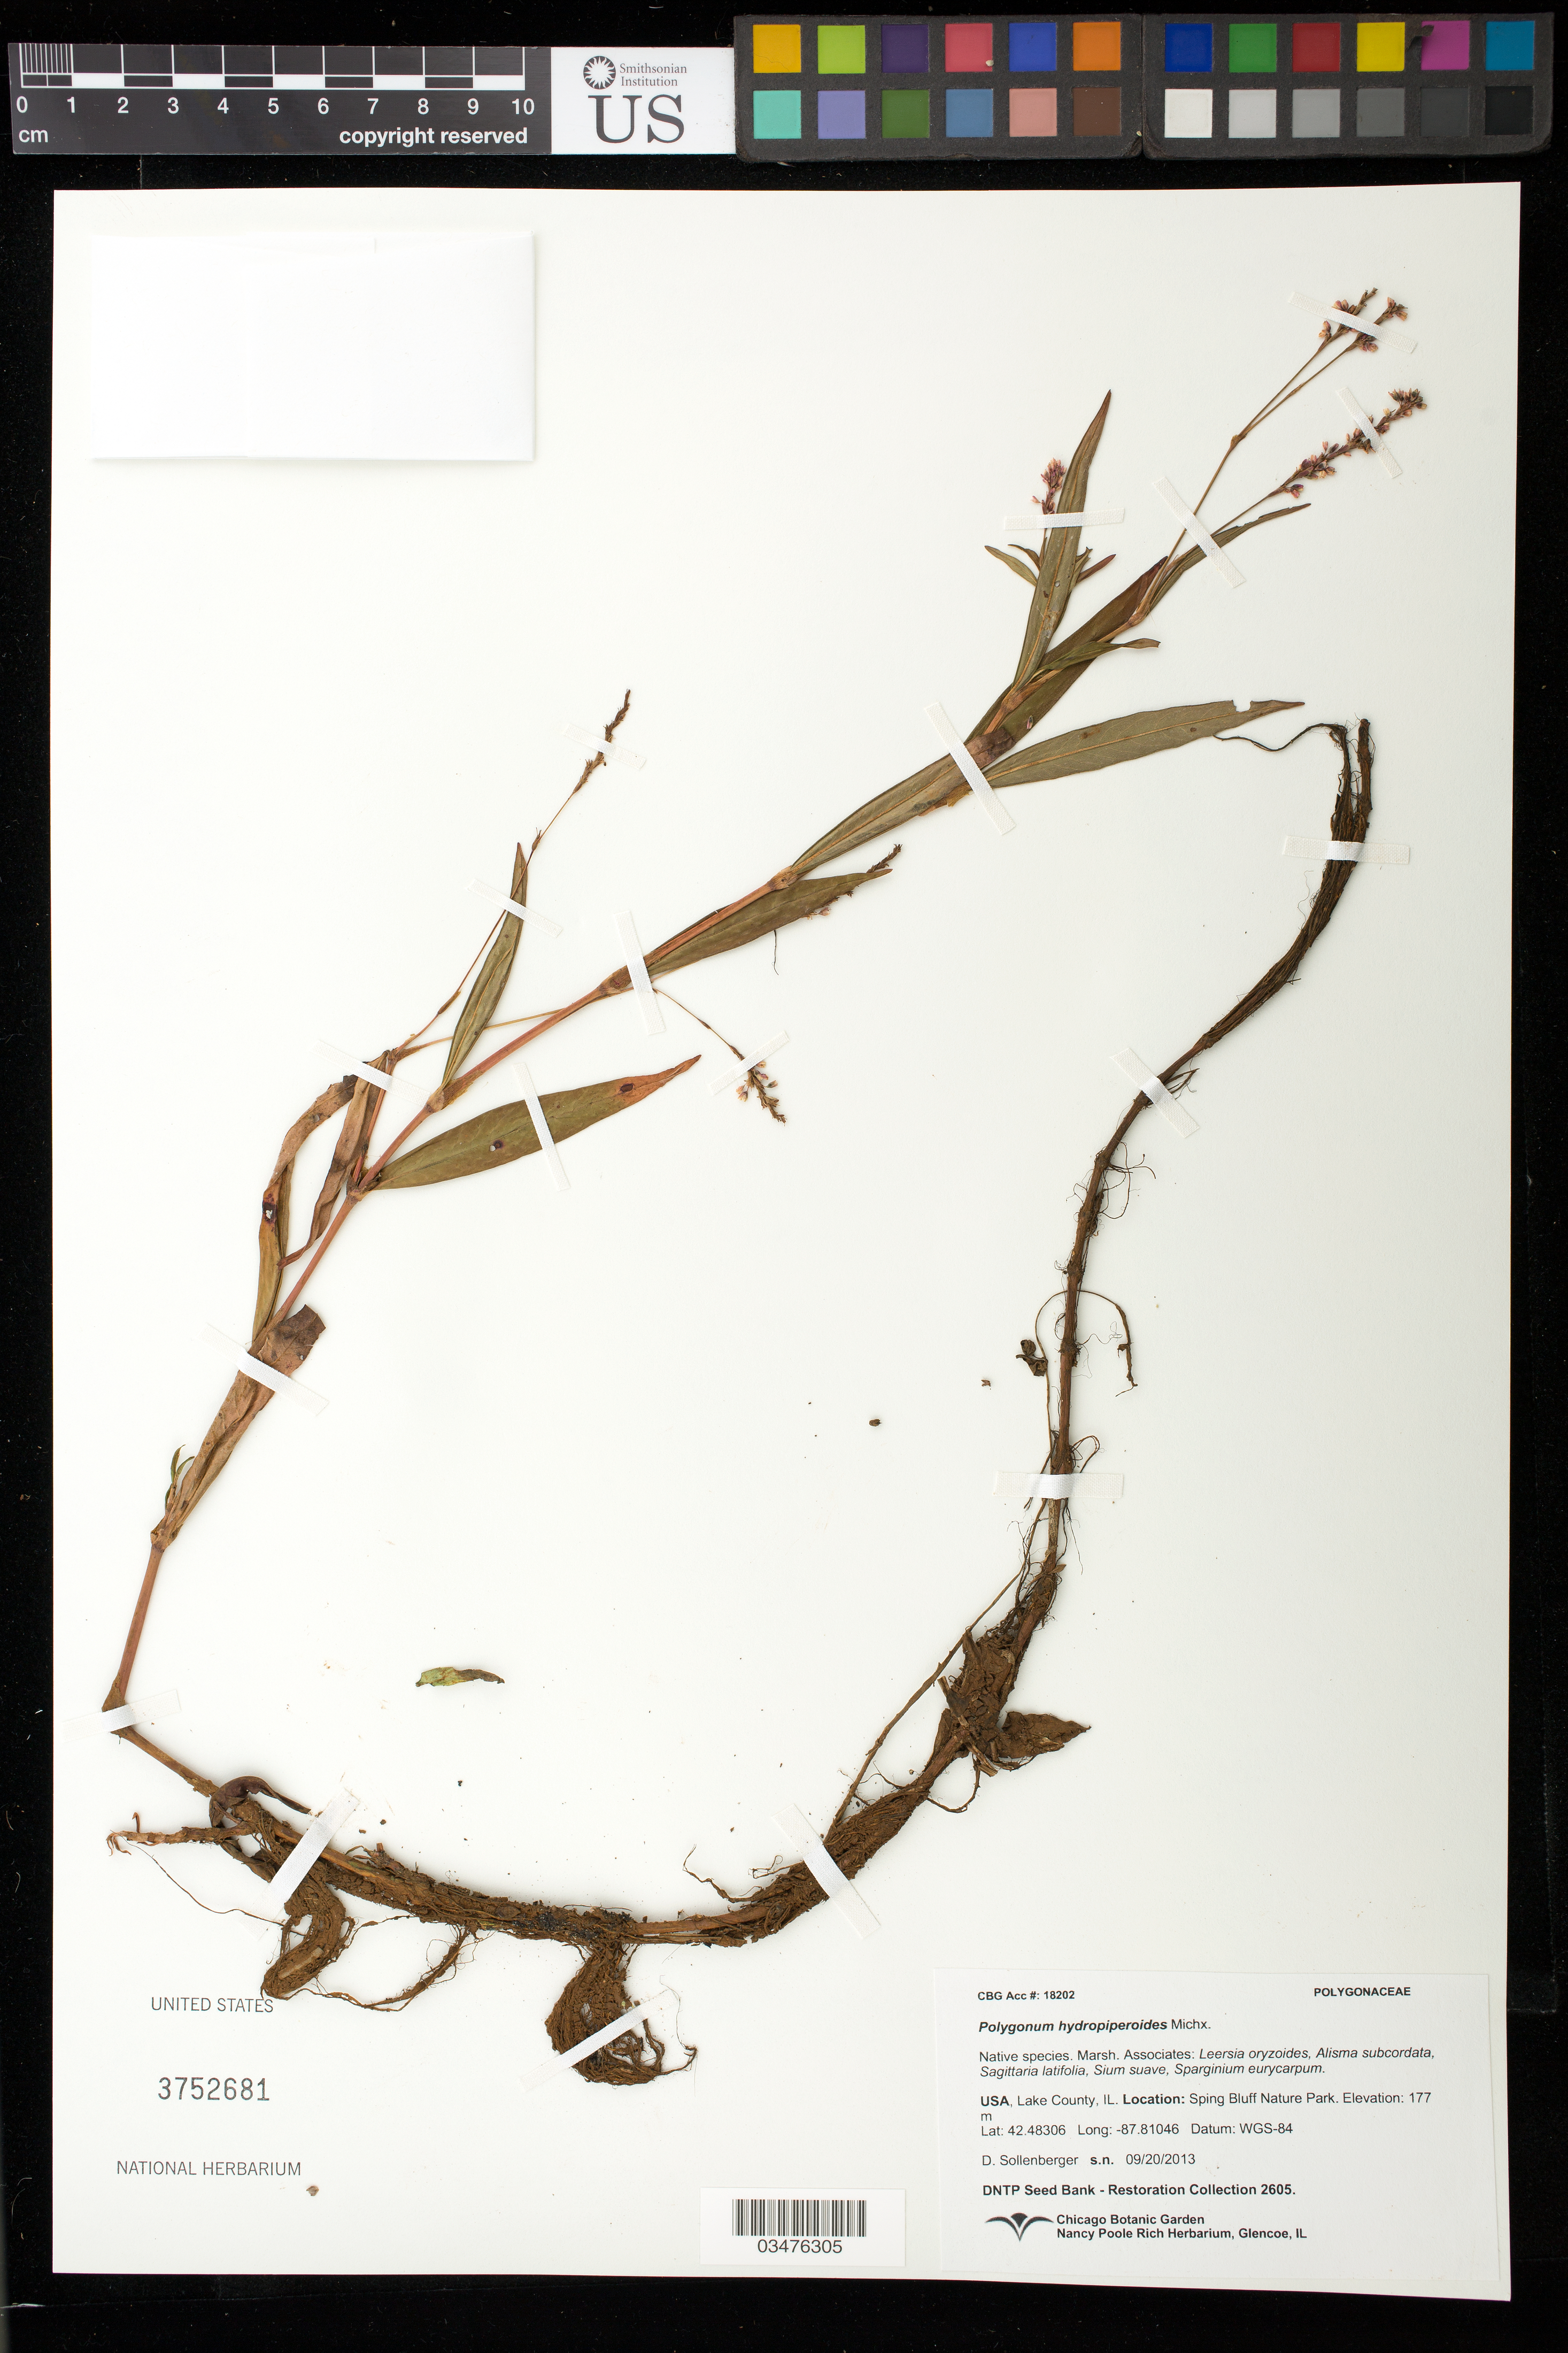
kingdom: Plantae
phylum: Tracheophyta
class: Magnoliopsida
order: Caryophyllales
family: Polygonaceae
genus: Polygonum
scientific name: Polygonum hydropiperoides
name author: Michx.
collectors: D. Sollenberger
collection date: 2013-09-20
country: United States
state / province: Illinois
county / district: Lake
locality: Spring Bluff Nature Park.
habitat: Marsh. With Leersia oryzoides, Alisma subcordata, Suim suave, ect.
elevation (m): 177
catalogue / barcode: US 3752681